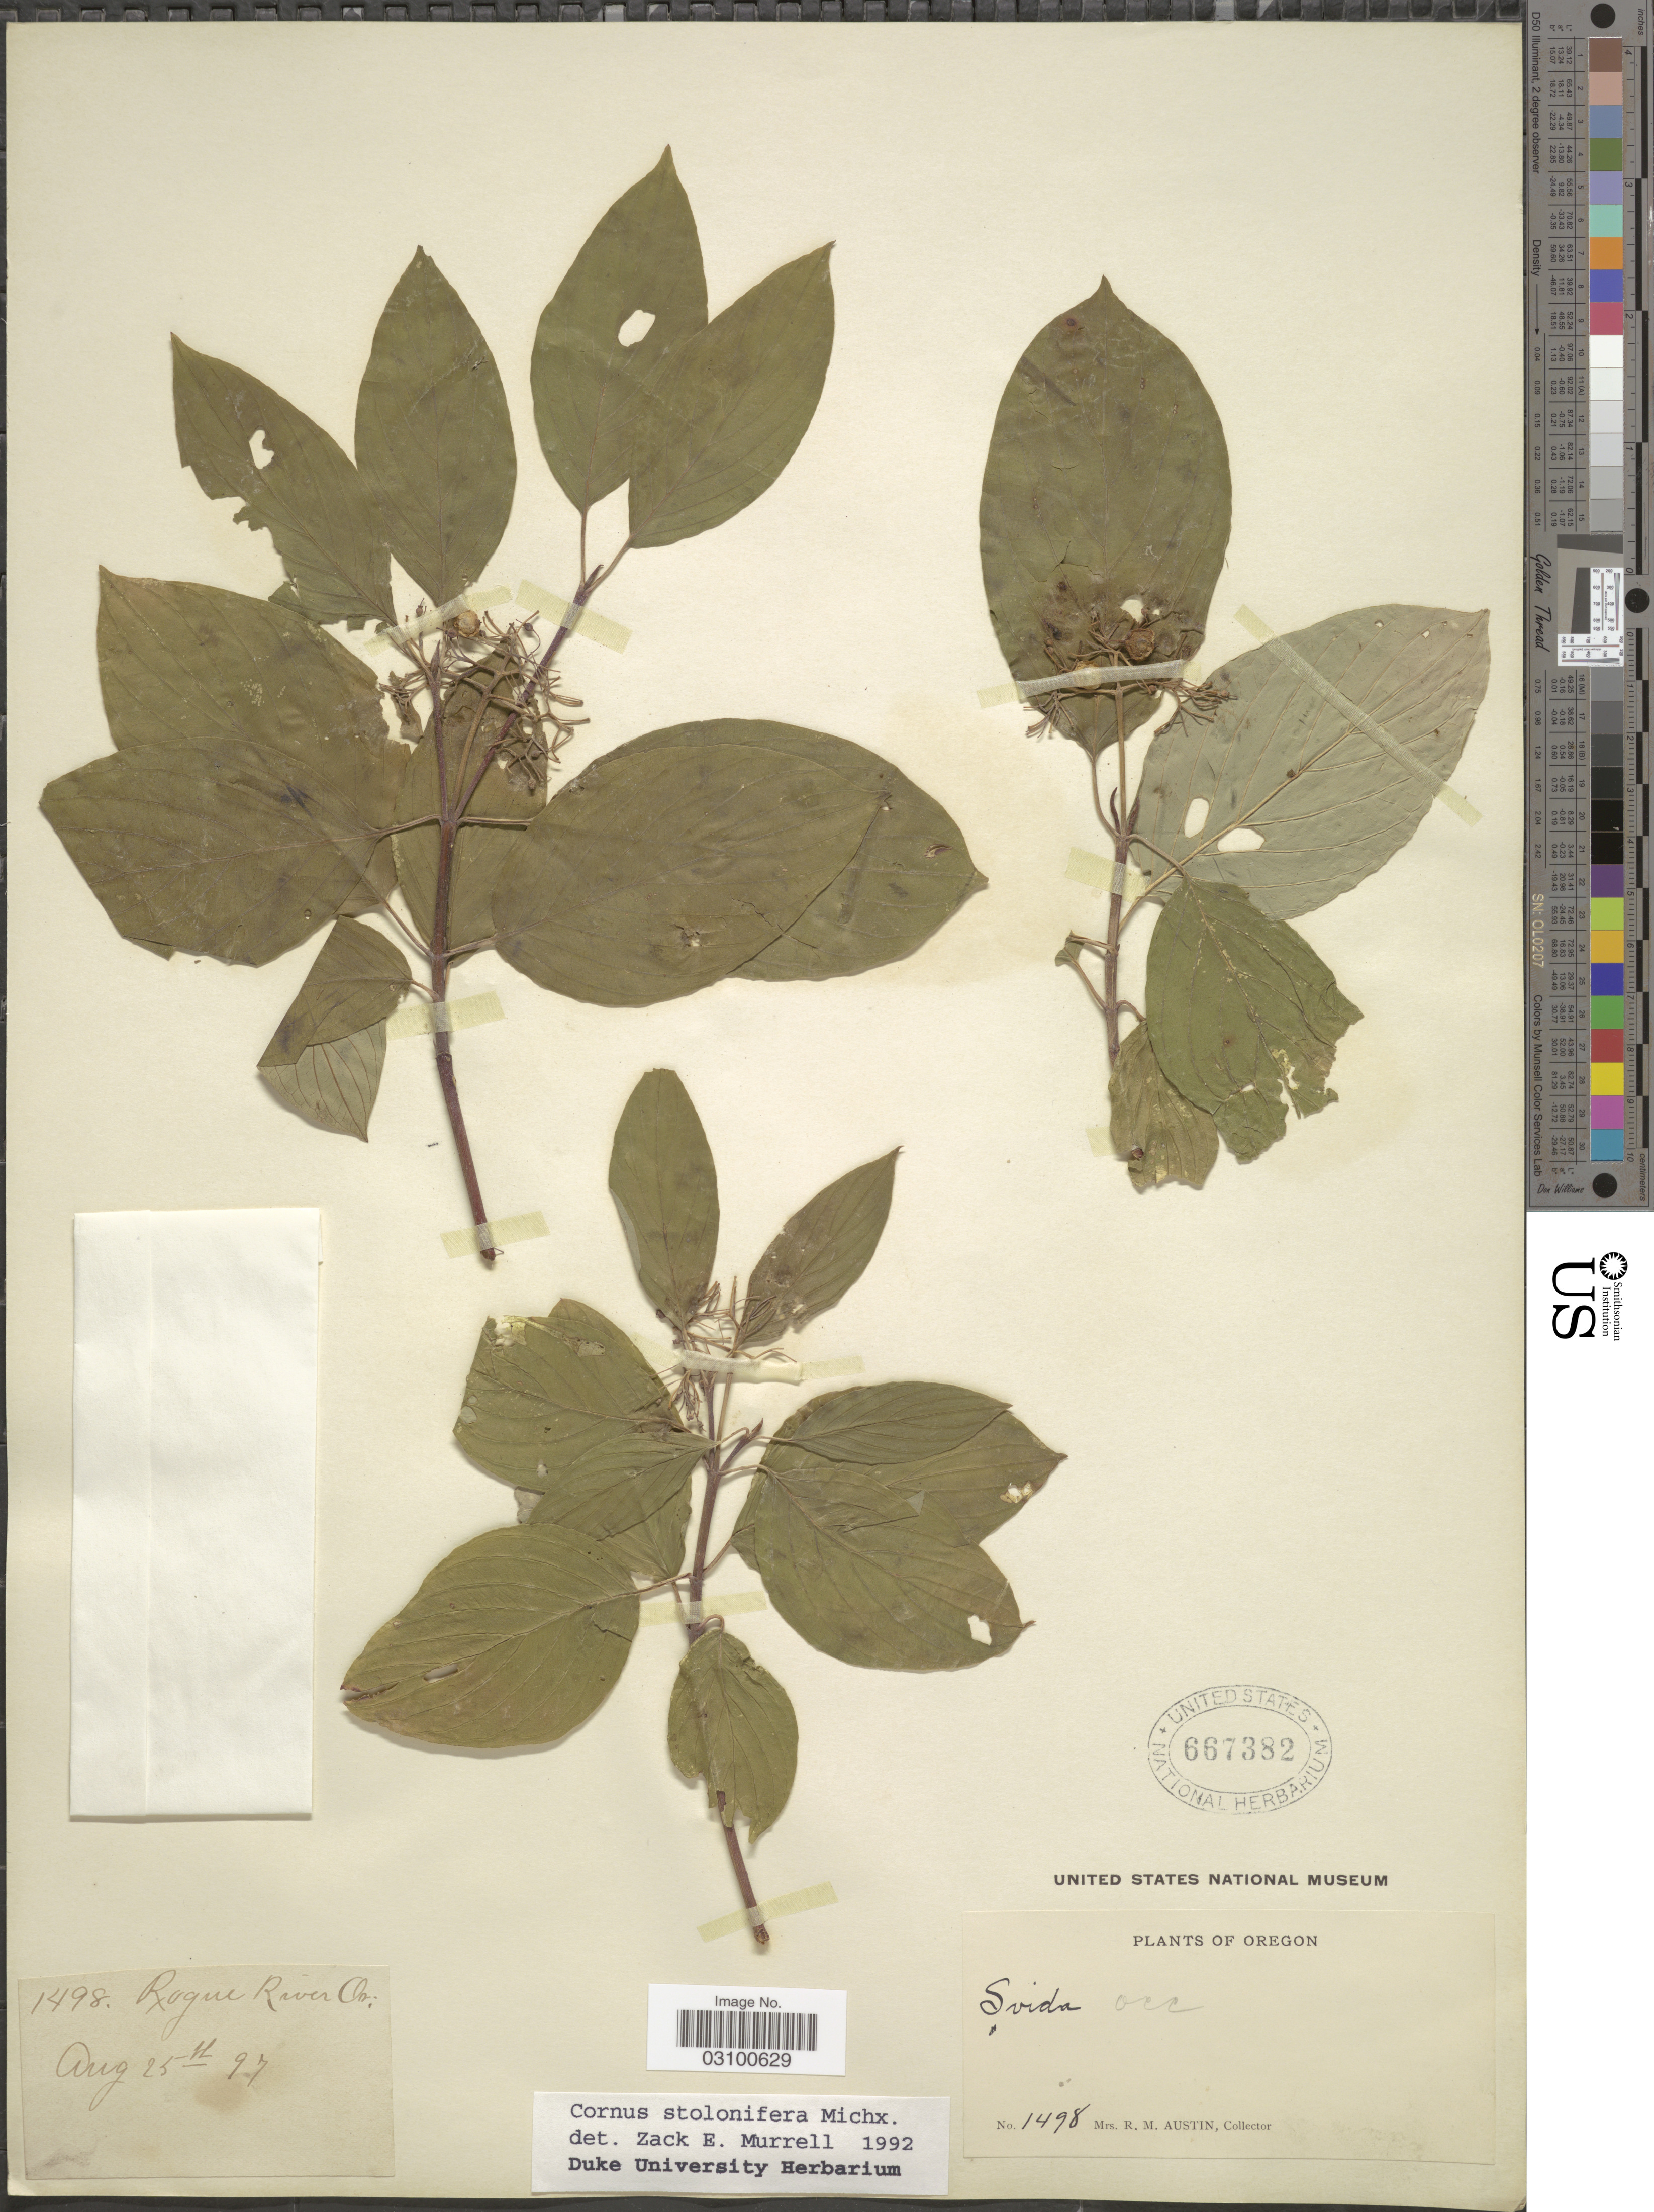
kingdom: Plantae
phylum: Tracheophyta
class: Magnoliopsida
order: Cornales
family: Cornaceae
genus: Cornus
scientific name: Cornus sericea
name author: L.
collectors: R. Austin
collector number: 1498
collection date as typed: Transcribed d/m/y: 25/8/97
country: United States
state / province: Oregon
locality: Rogue River Co.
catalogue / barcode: US 667382